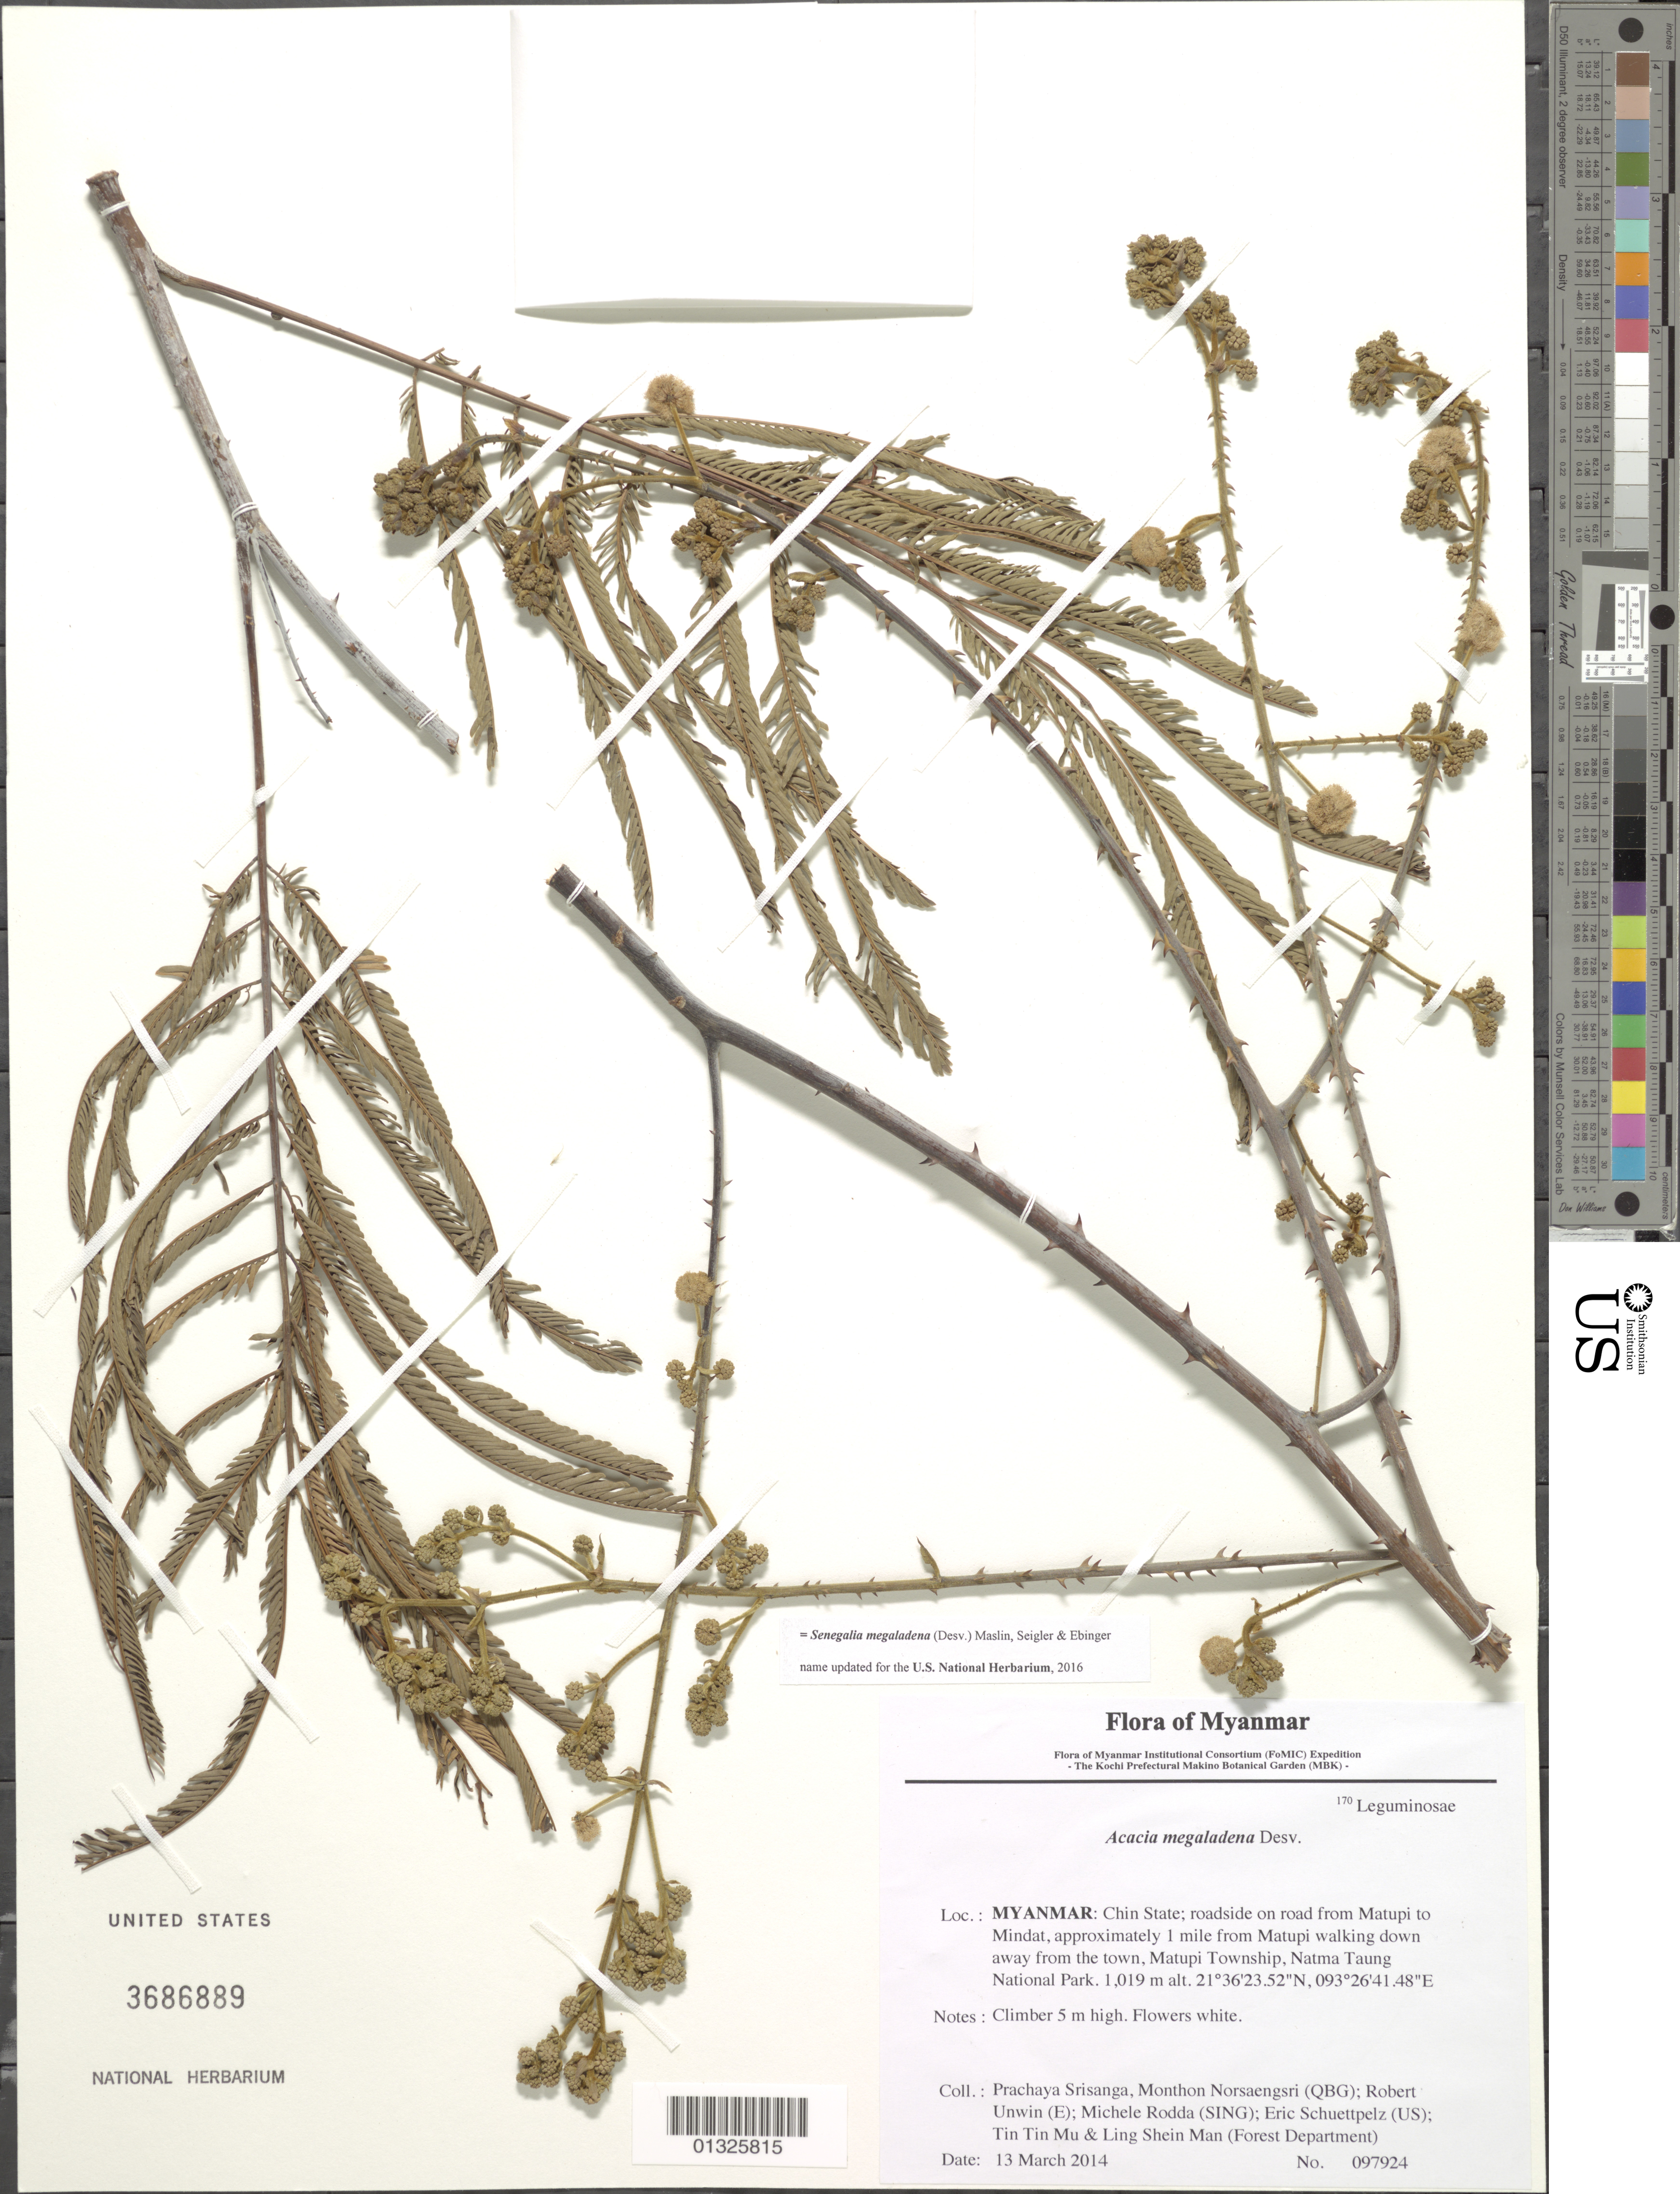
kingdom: Plantae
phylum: Tracheophyta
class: Magnoliopsida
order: Fabales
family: Fabaceae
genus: Senegalia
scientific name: Senegalia megaladena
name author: (Desv.) Maslin et al.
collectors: P. Srisanga, M. Norsaengsri, R. Unwin, M. Rodda, E. Schuettpelz, Tin Tin Mu & Ling Shein Man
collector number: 97924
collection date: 2014-03-13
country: Myanmar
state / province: Chin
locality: Roadside on road from Matupi to Mindat, approximately 1 mile from Matupi walking down away from the town, Matupi Township, Natma Taung National Park.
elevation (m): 1019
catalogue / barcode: US 3686889